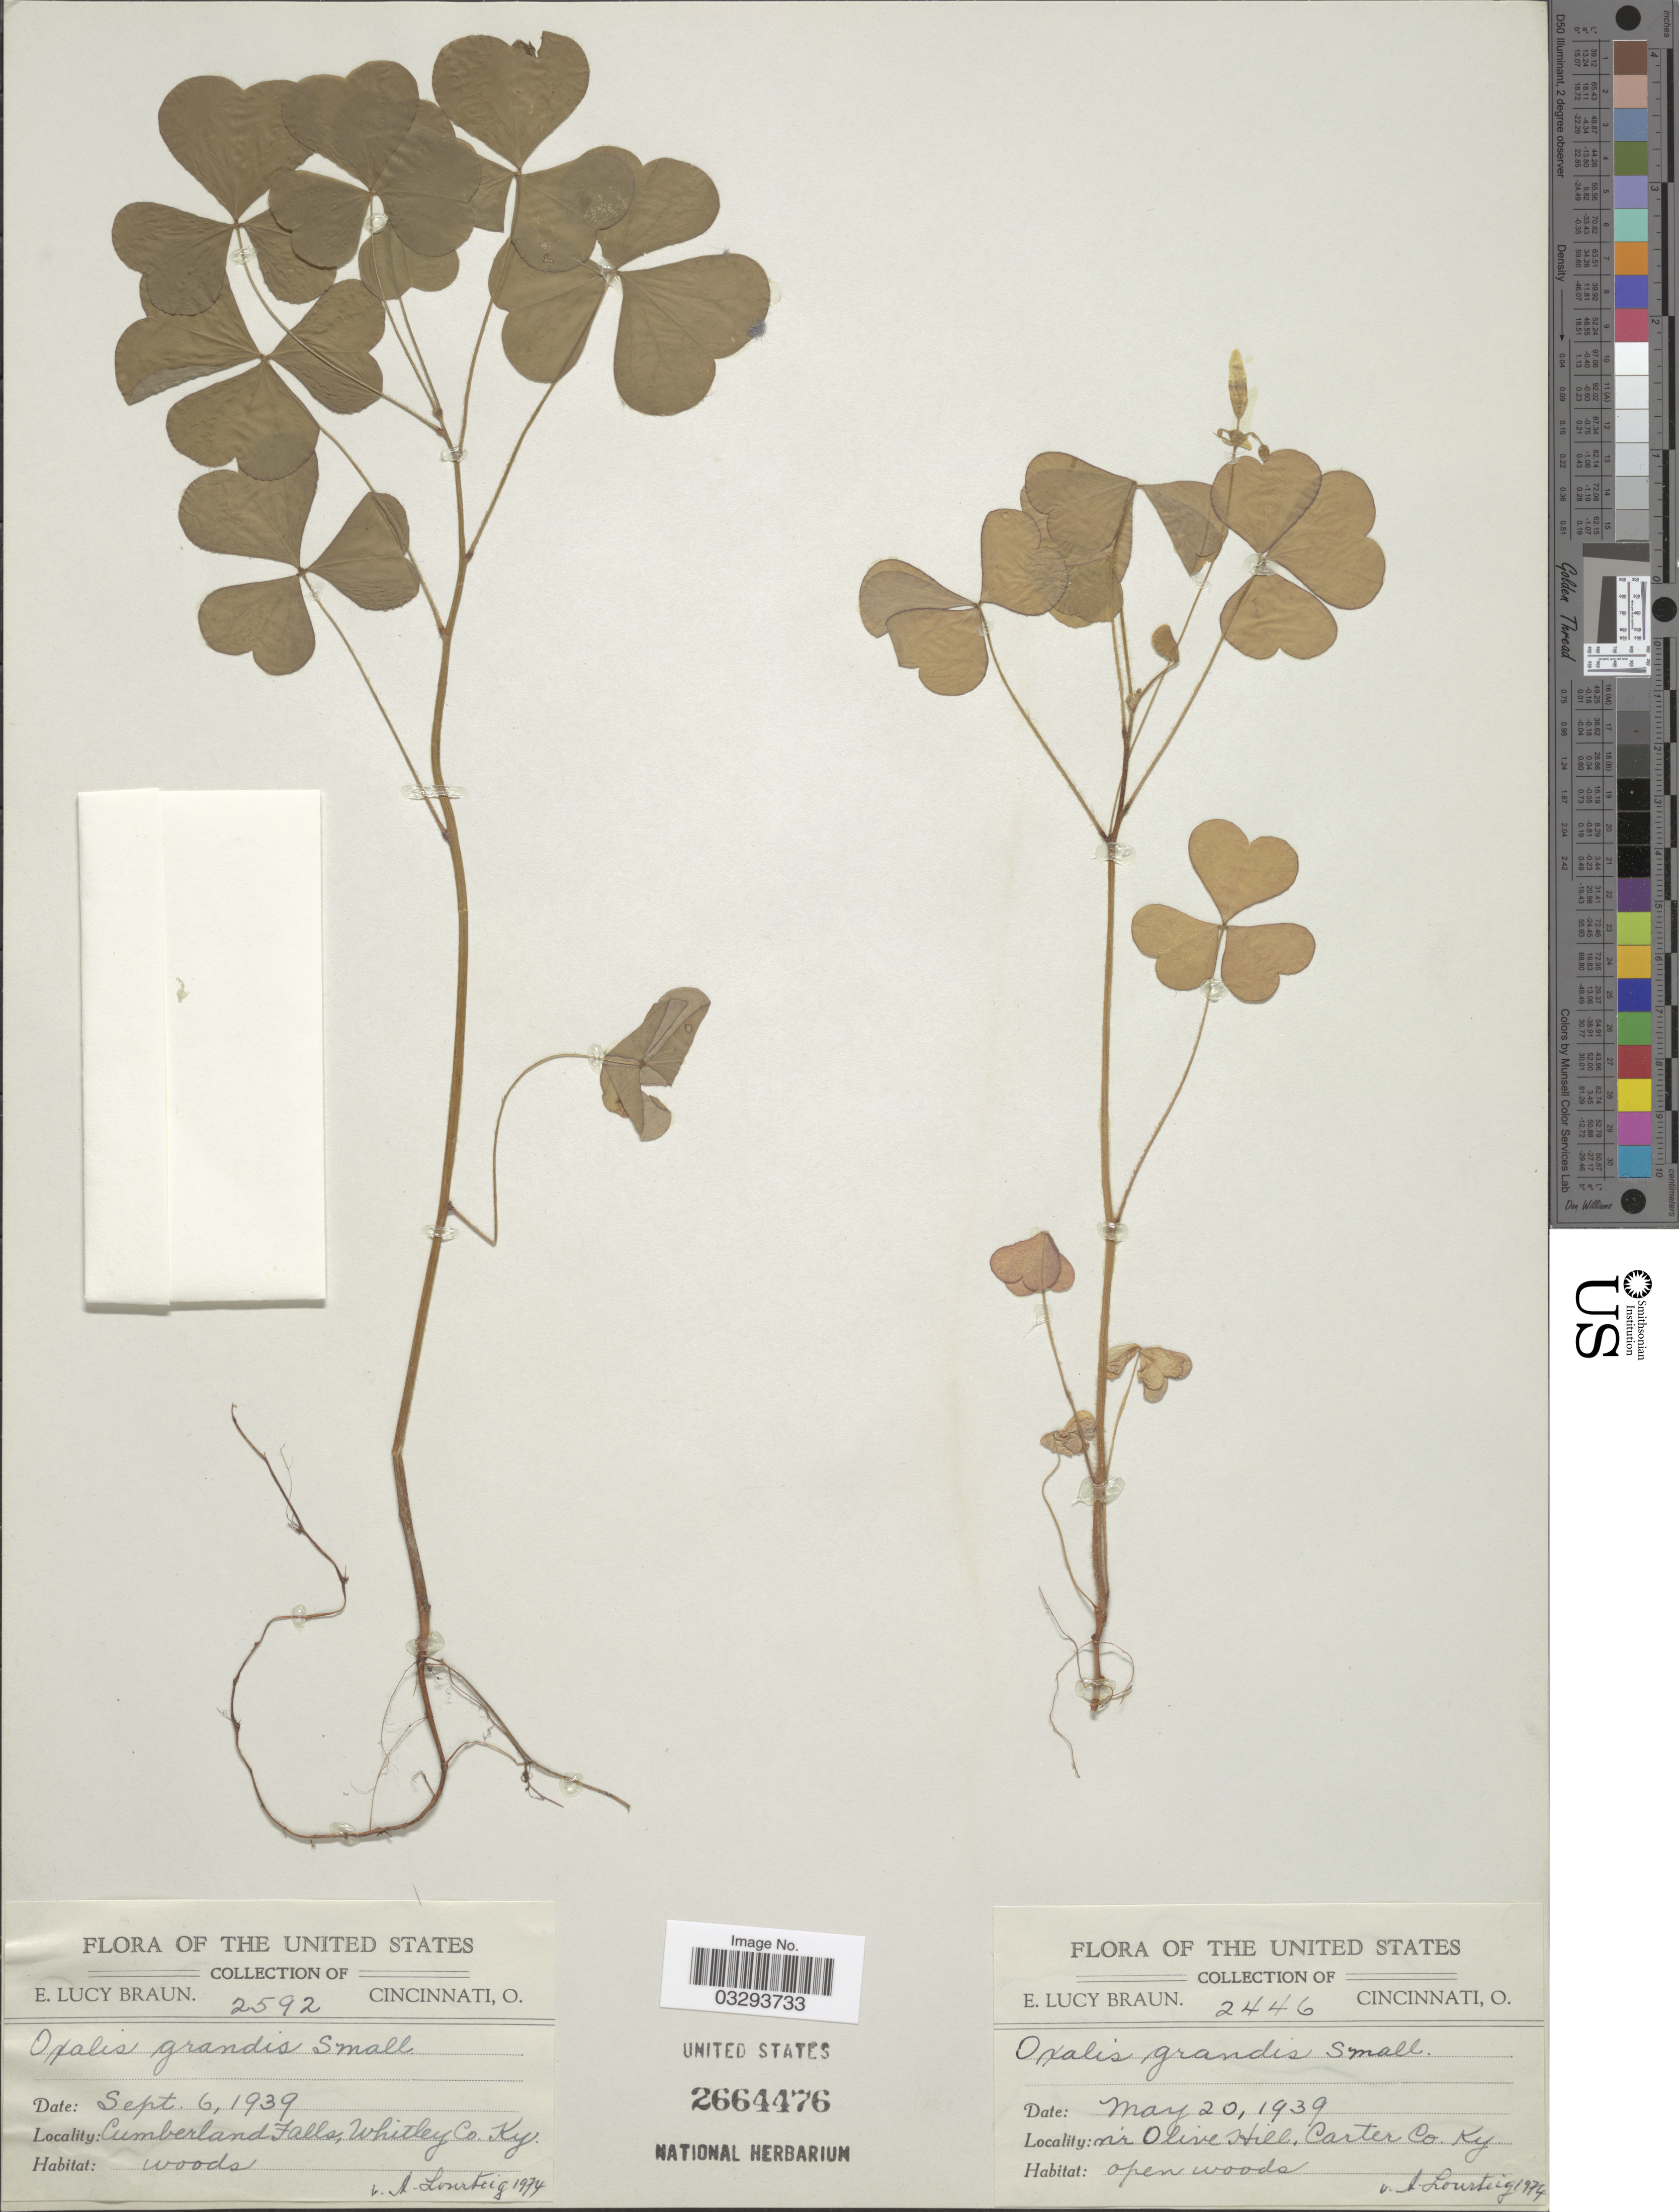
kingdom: Plantae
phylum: Tracheophyta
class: Magnoliopsida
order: Oxalidales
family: Oxalidaceae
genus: Oxalis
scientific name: Oxalis grandis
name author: Small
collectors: E. L. Braun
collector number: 2446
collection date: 1939-05-20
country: United States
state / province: Kentucky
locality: Nr Olive Hill. Carter Co.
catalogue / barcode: US 2664476-2